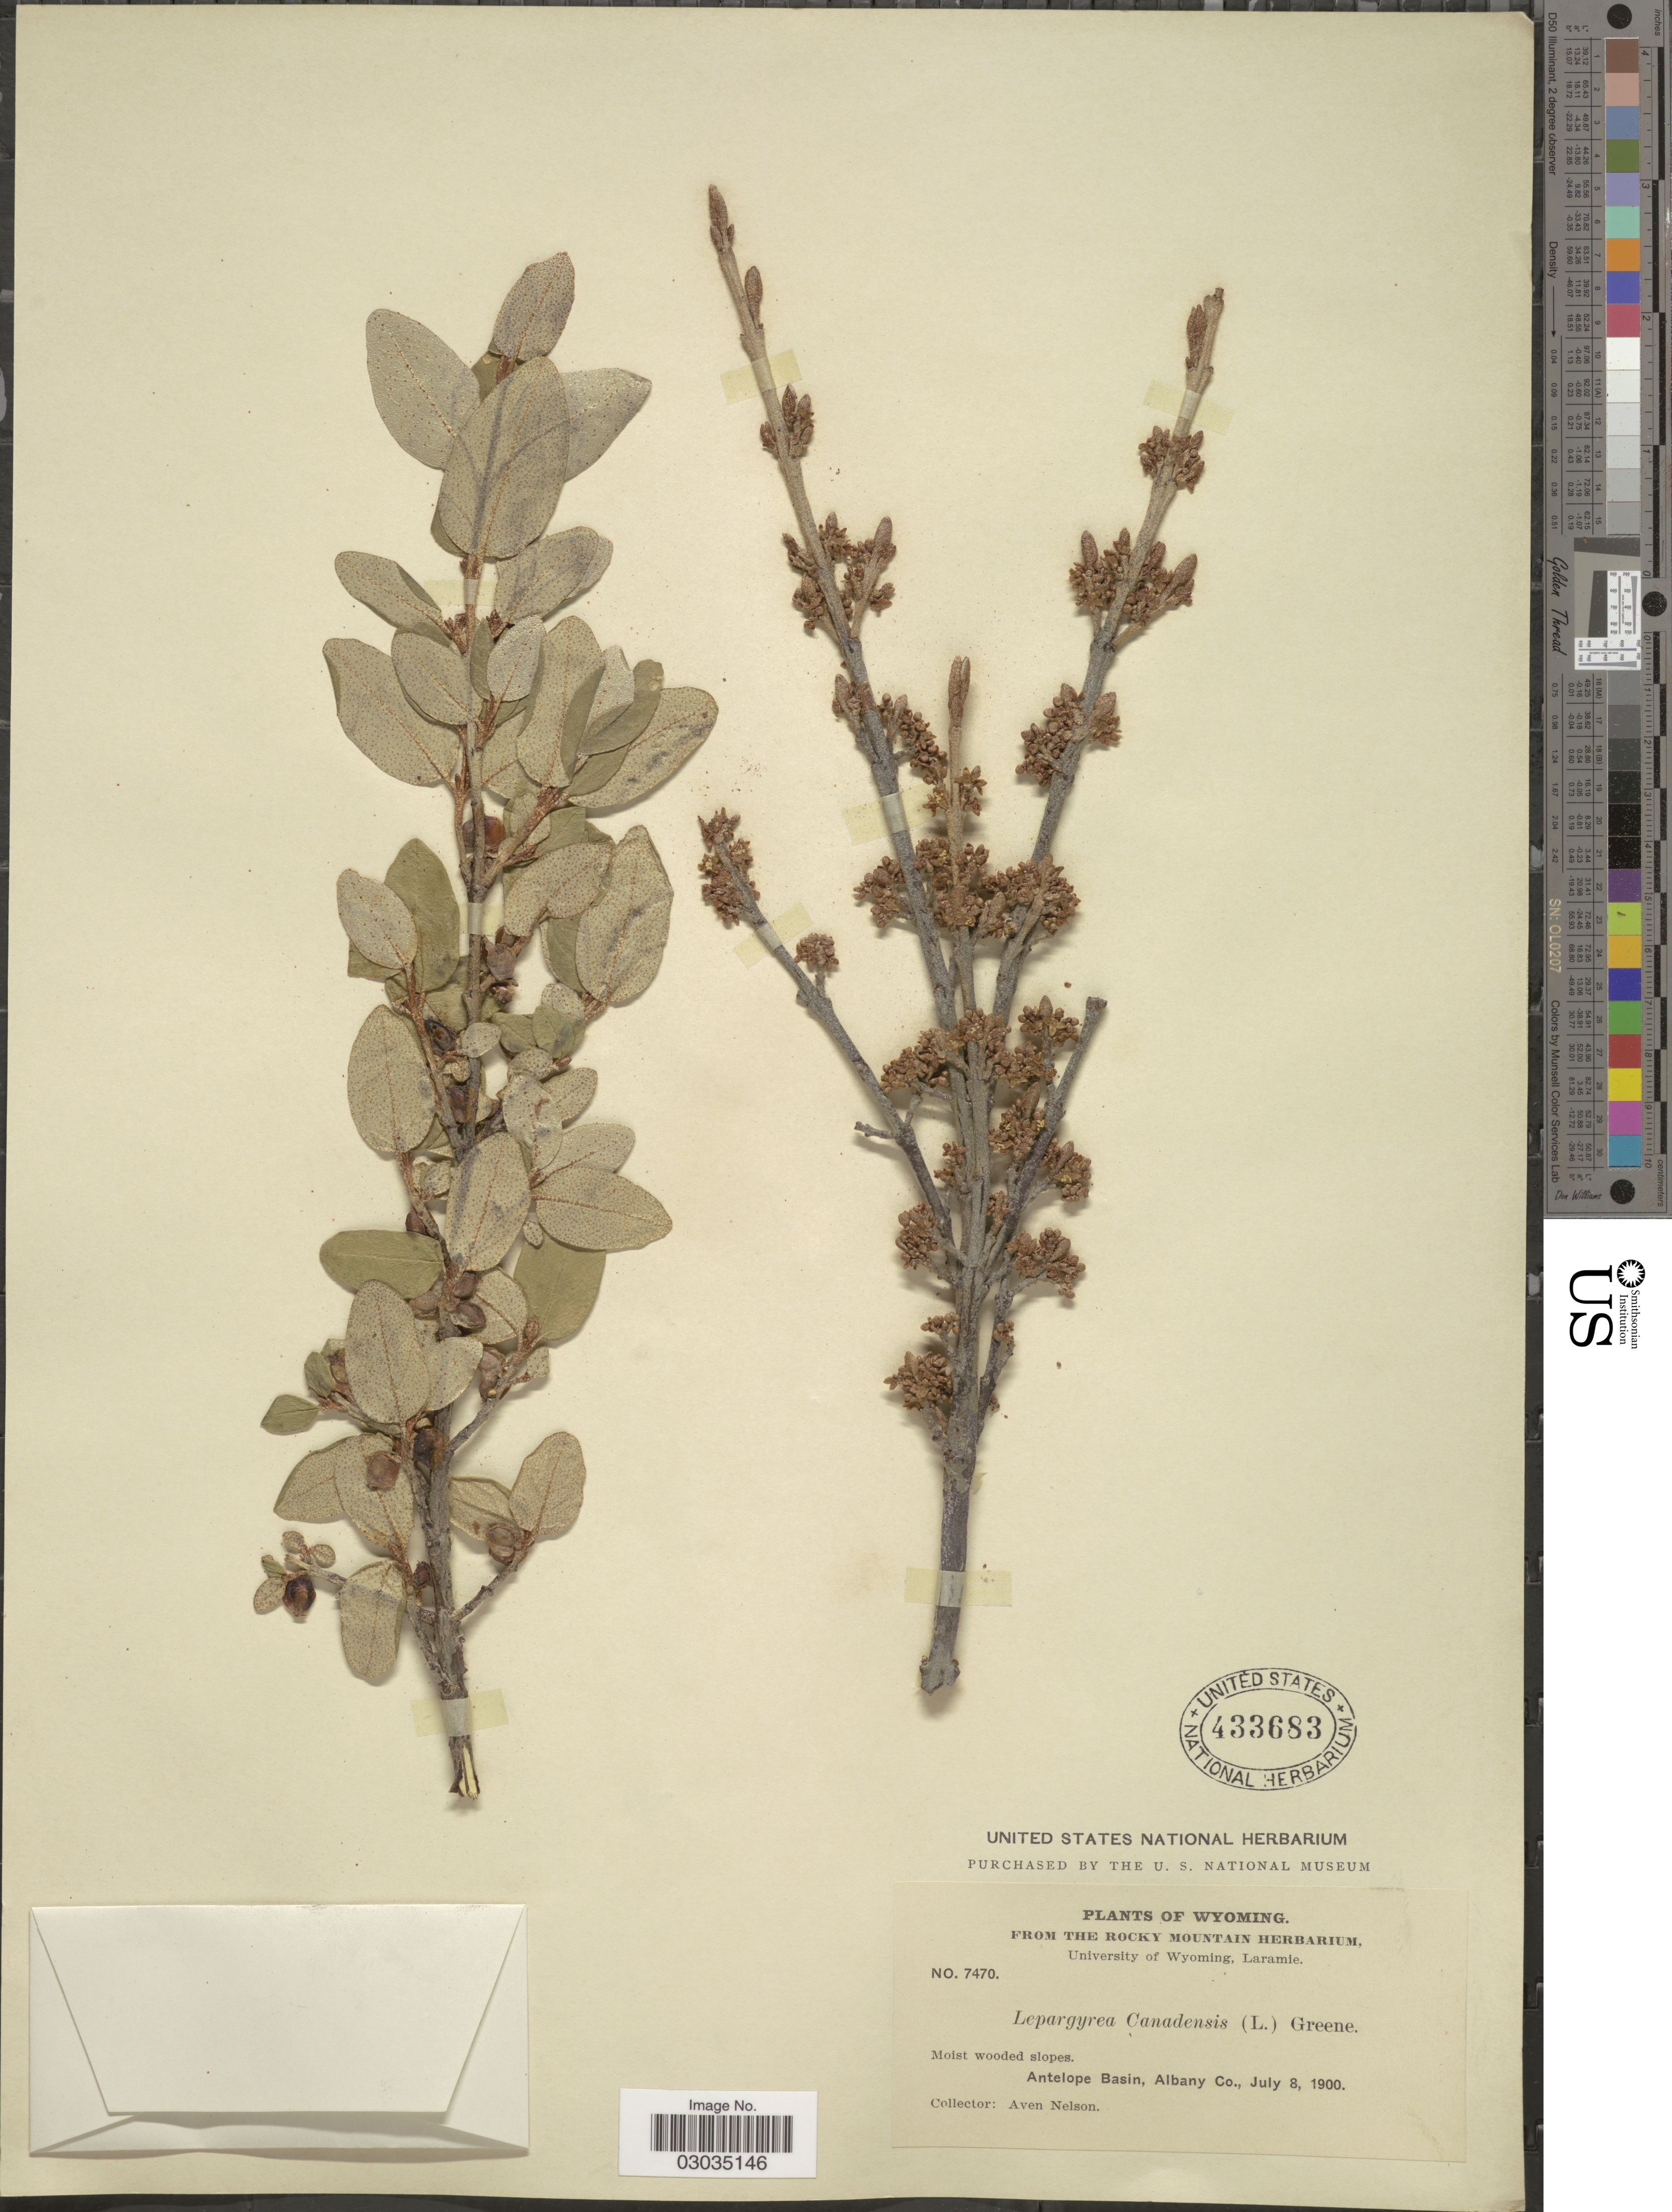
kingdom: Plantae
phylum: Tracheophyta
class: Magnoliopsida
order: Rosales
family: Elaeagnaceae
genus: Shepherdia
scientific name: Shepherdia canadensis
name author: (L.) Nutt.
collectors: A. Nelson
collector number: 7470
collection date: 1900-07-08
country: United States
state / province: Wyoming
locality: Antelope Basin, Albany Co.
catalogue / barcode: US 433683